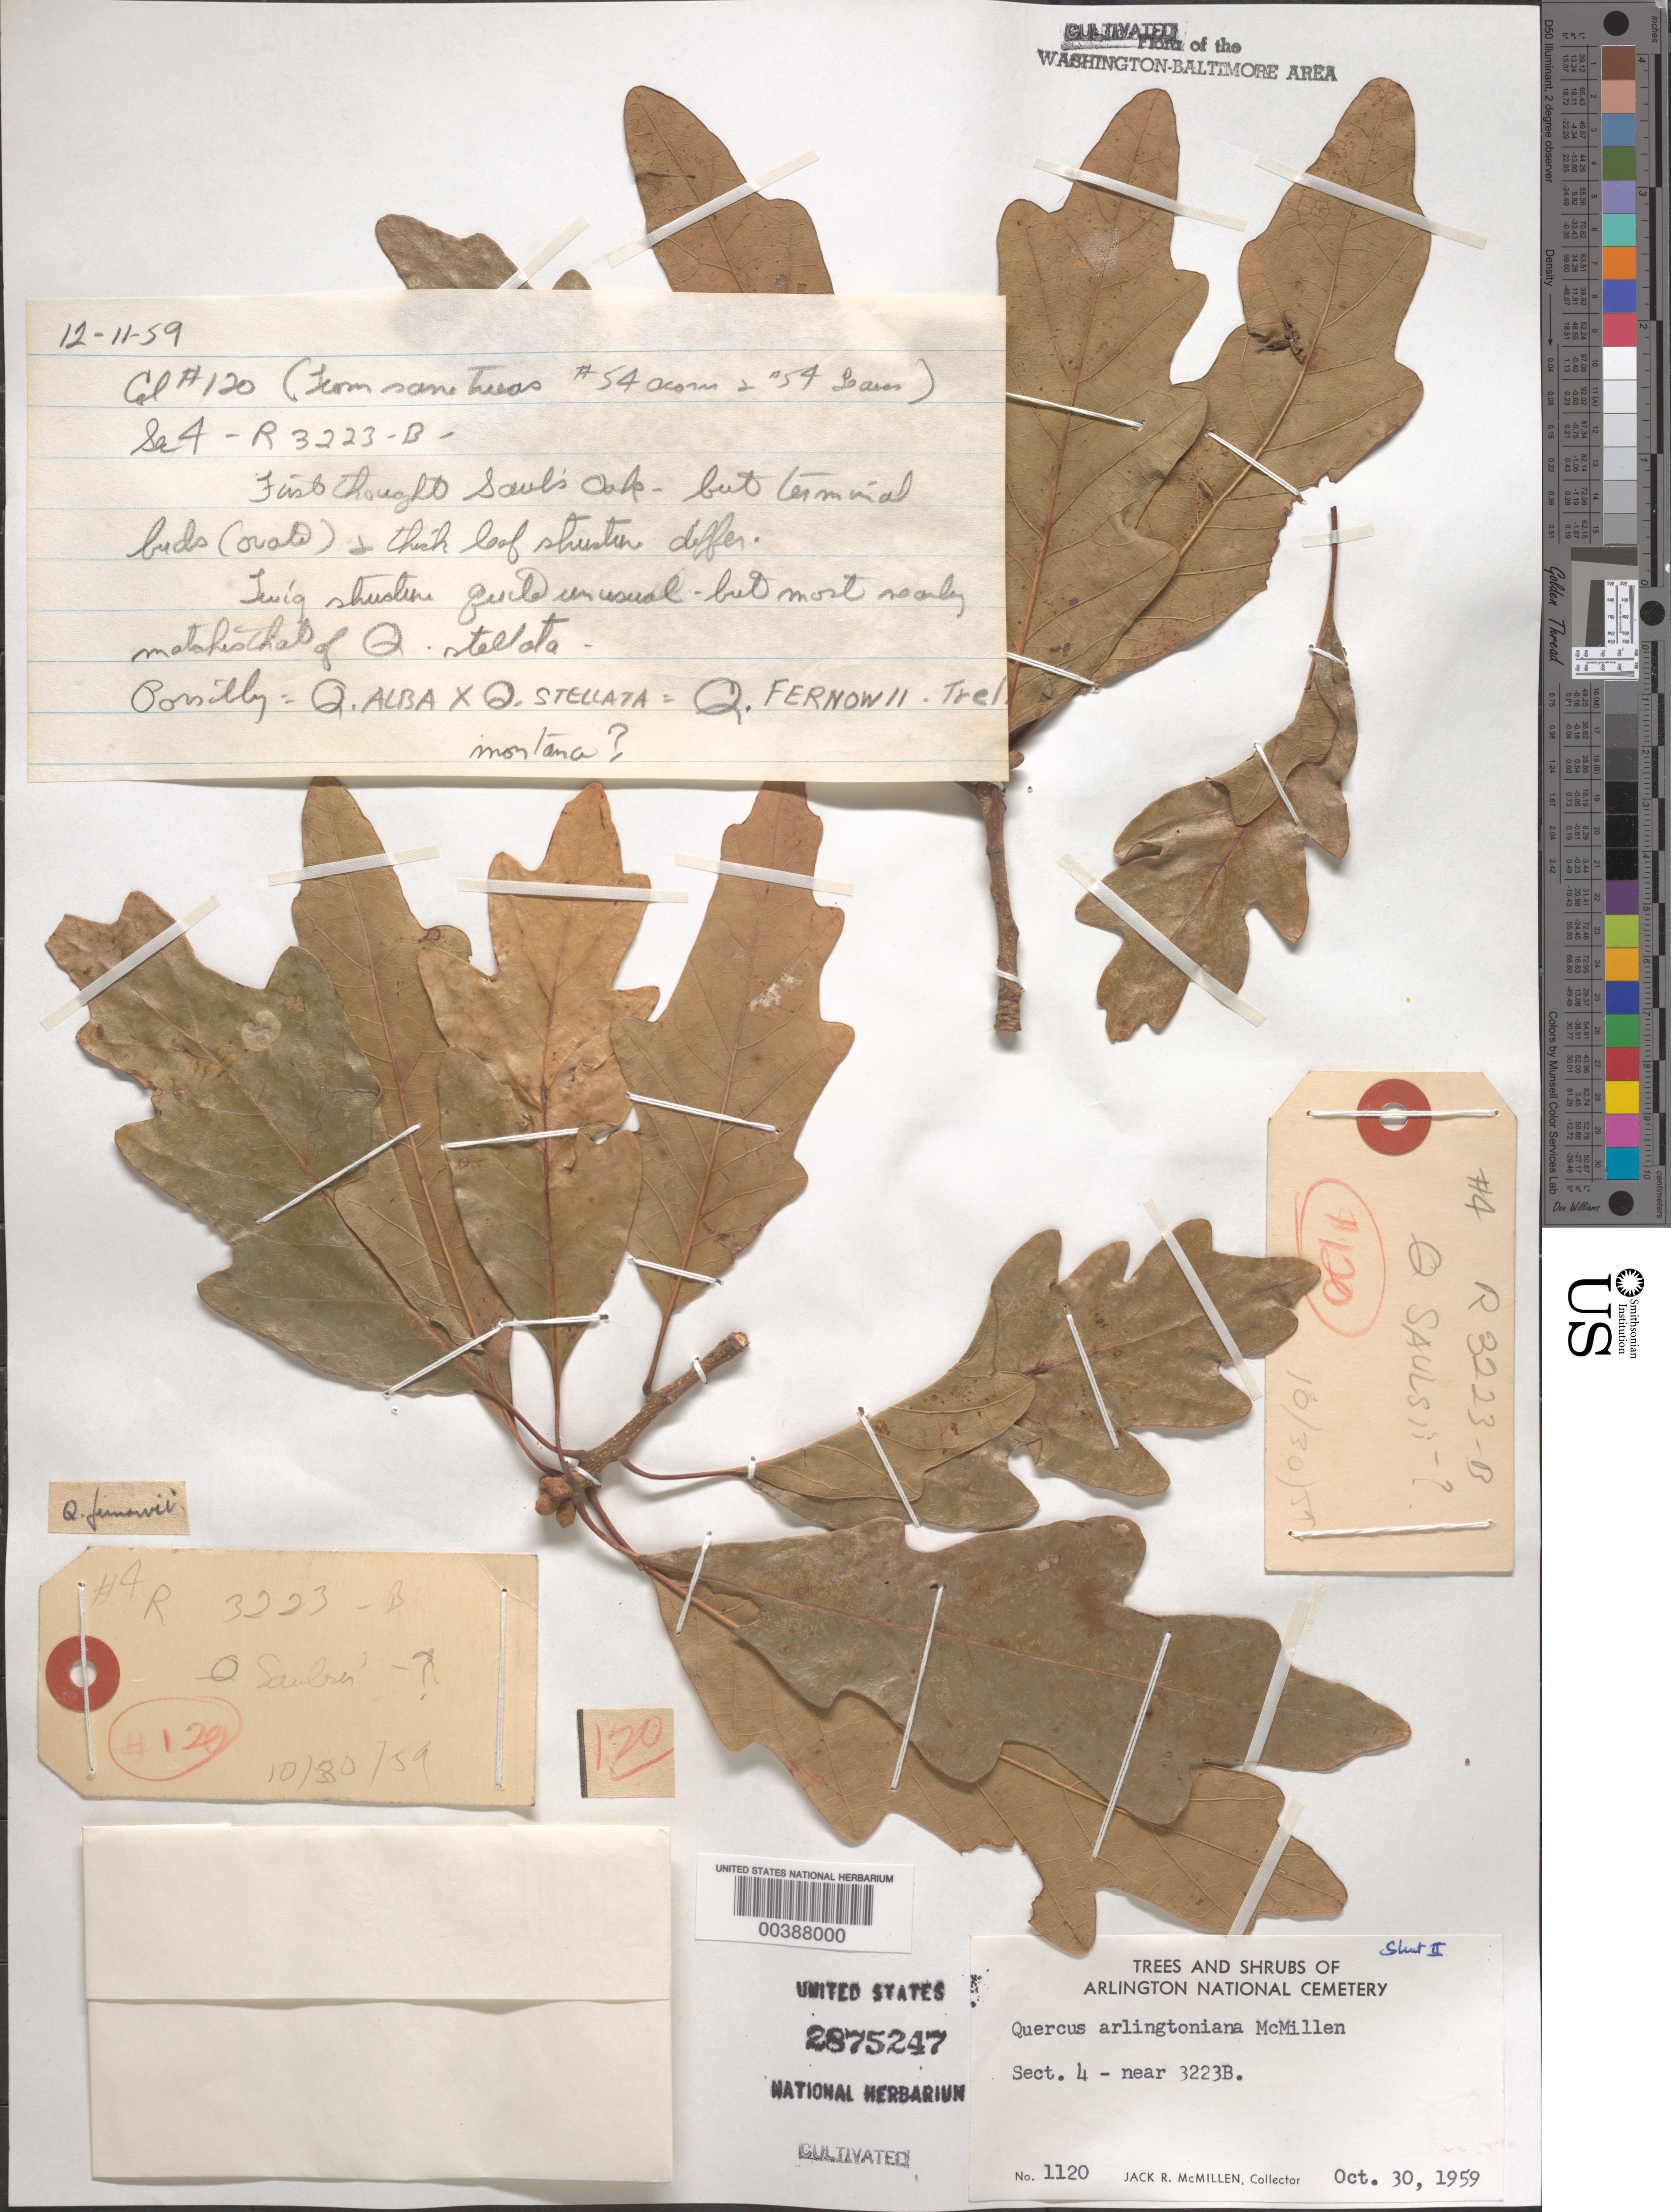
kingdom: Plantae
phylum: Tracheophyta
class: Magnoliopsida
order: Fagales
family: Fagaceae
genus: Quercus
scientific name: Quercus x arlingtoniana McMillen ined.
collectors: J. McMillen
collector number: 1120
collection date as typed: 30 Oct 1959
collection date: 1959-10-30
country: United States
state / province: Virginia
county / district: Arlington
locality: Arlington National Cemetery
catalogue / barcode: US 2875247